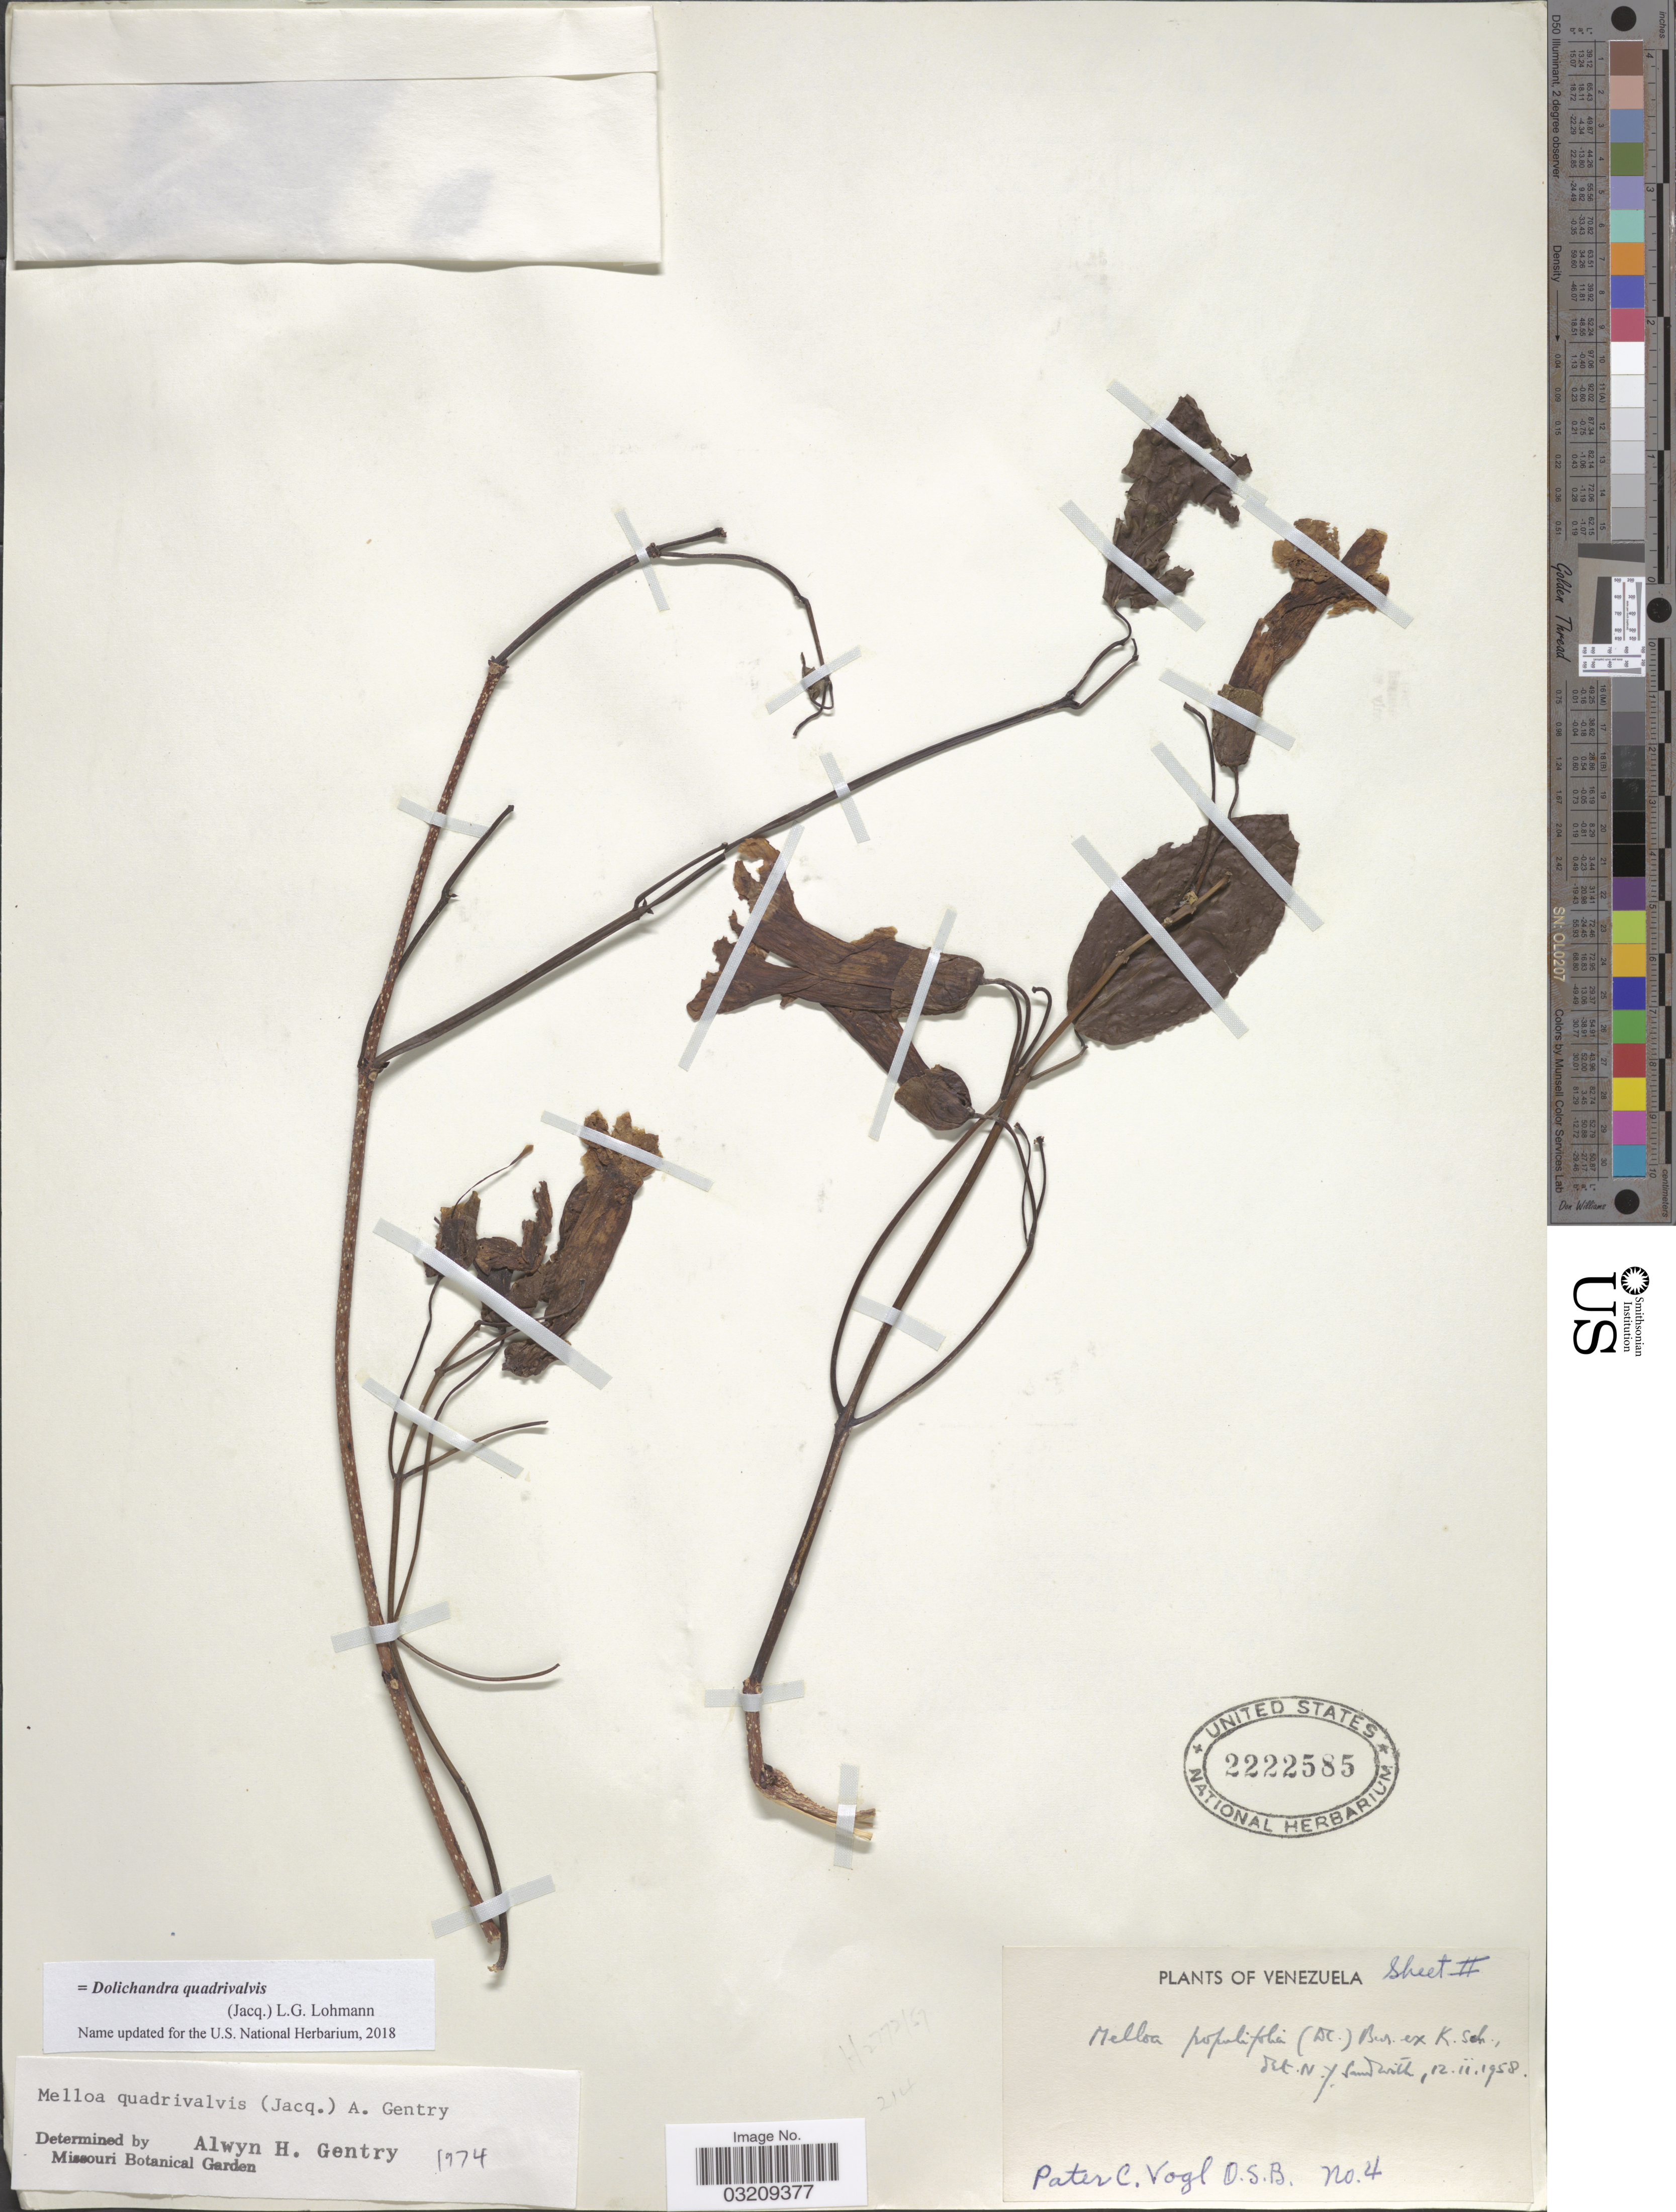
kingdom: Plantae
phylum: Tracheophyta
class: Magnoliopsida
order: Lamiales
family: Bignoniaceae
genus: Dolichandra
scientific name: Dolichandra quadrivalvis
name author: (Jacq.) L.G. Lohmann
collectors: P. Vogl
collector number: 4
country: Venezuela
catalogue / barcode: US 2222585